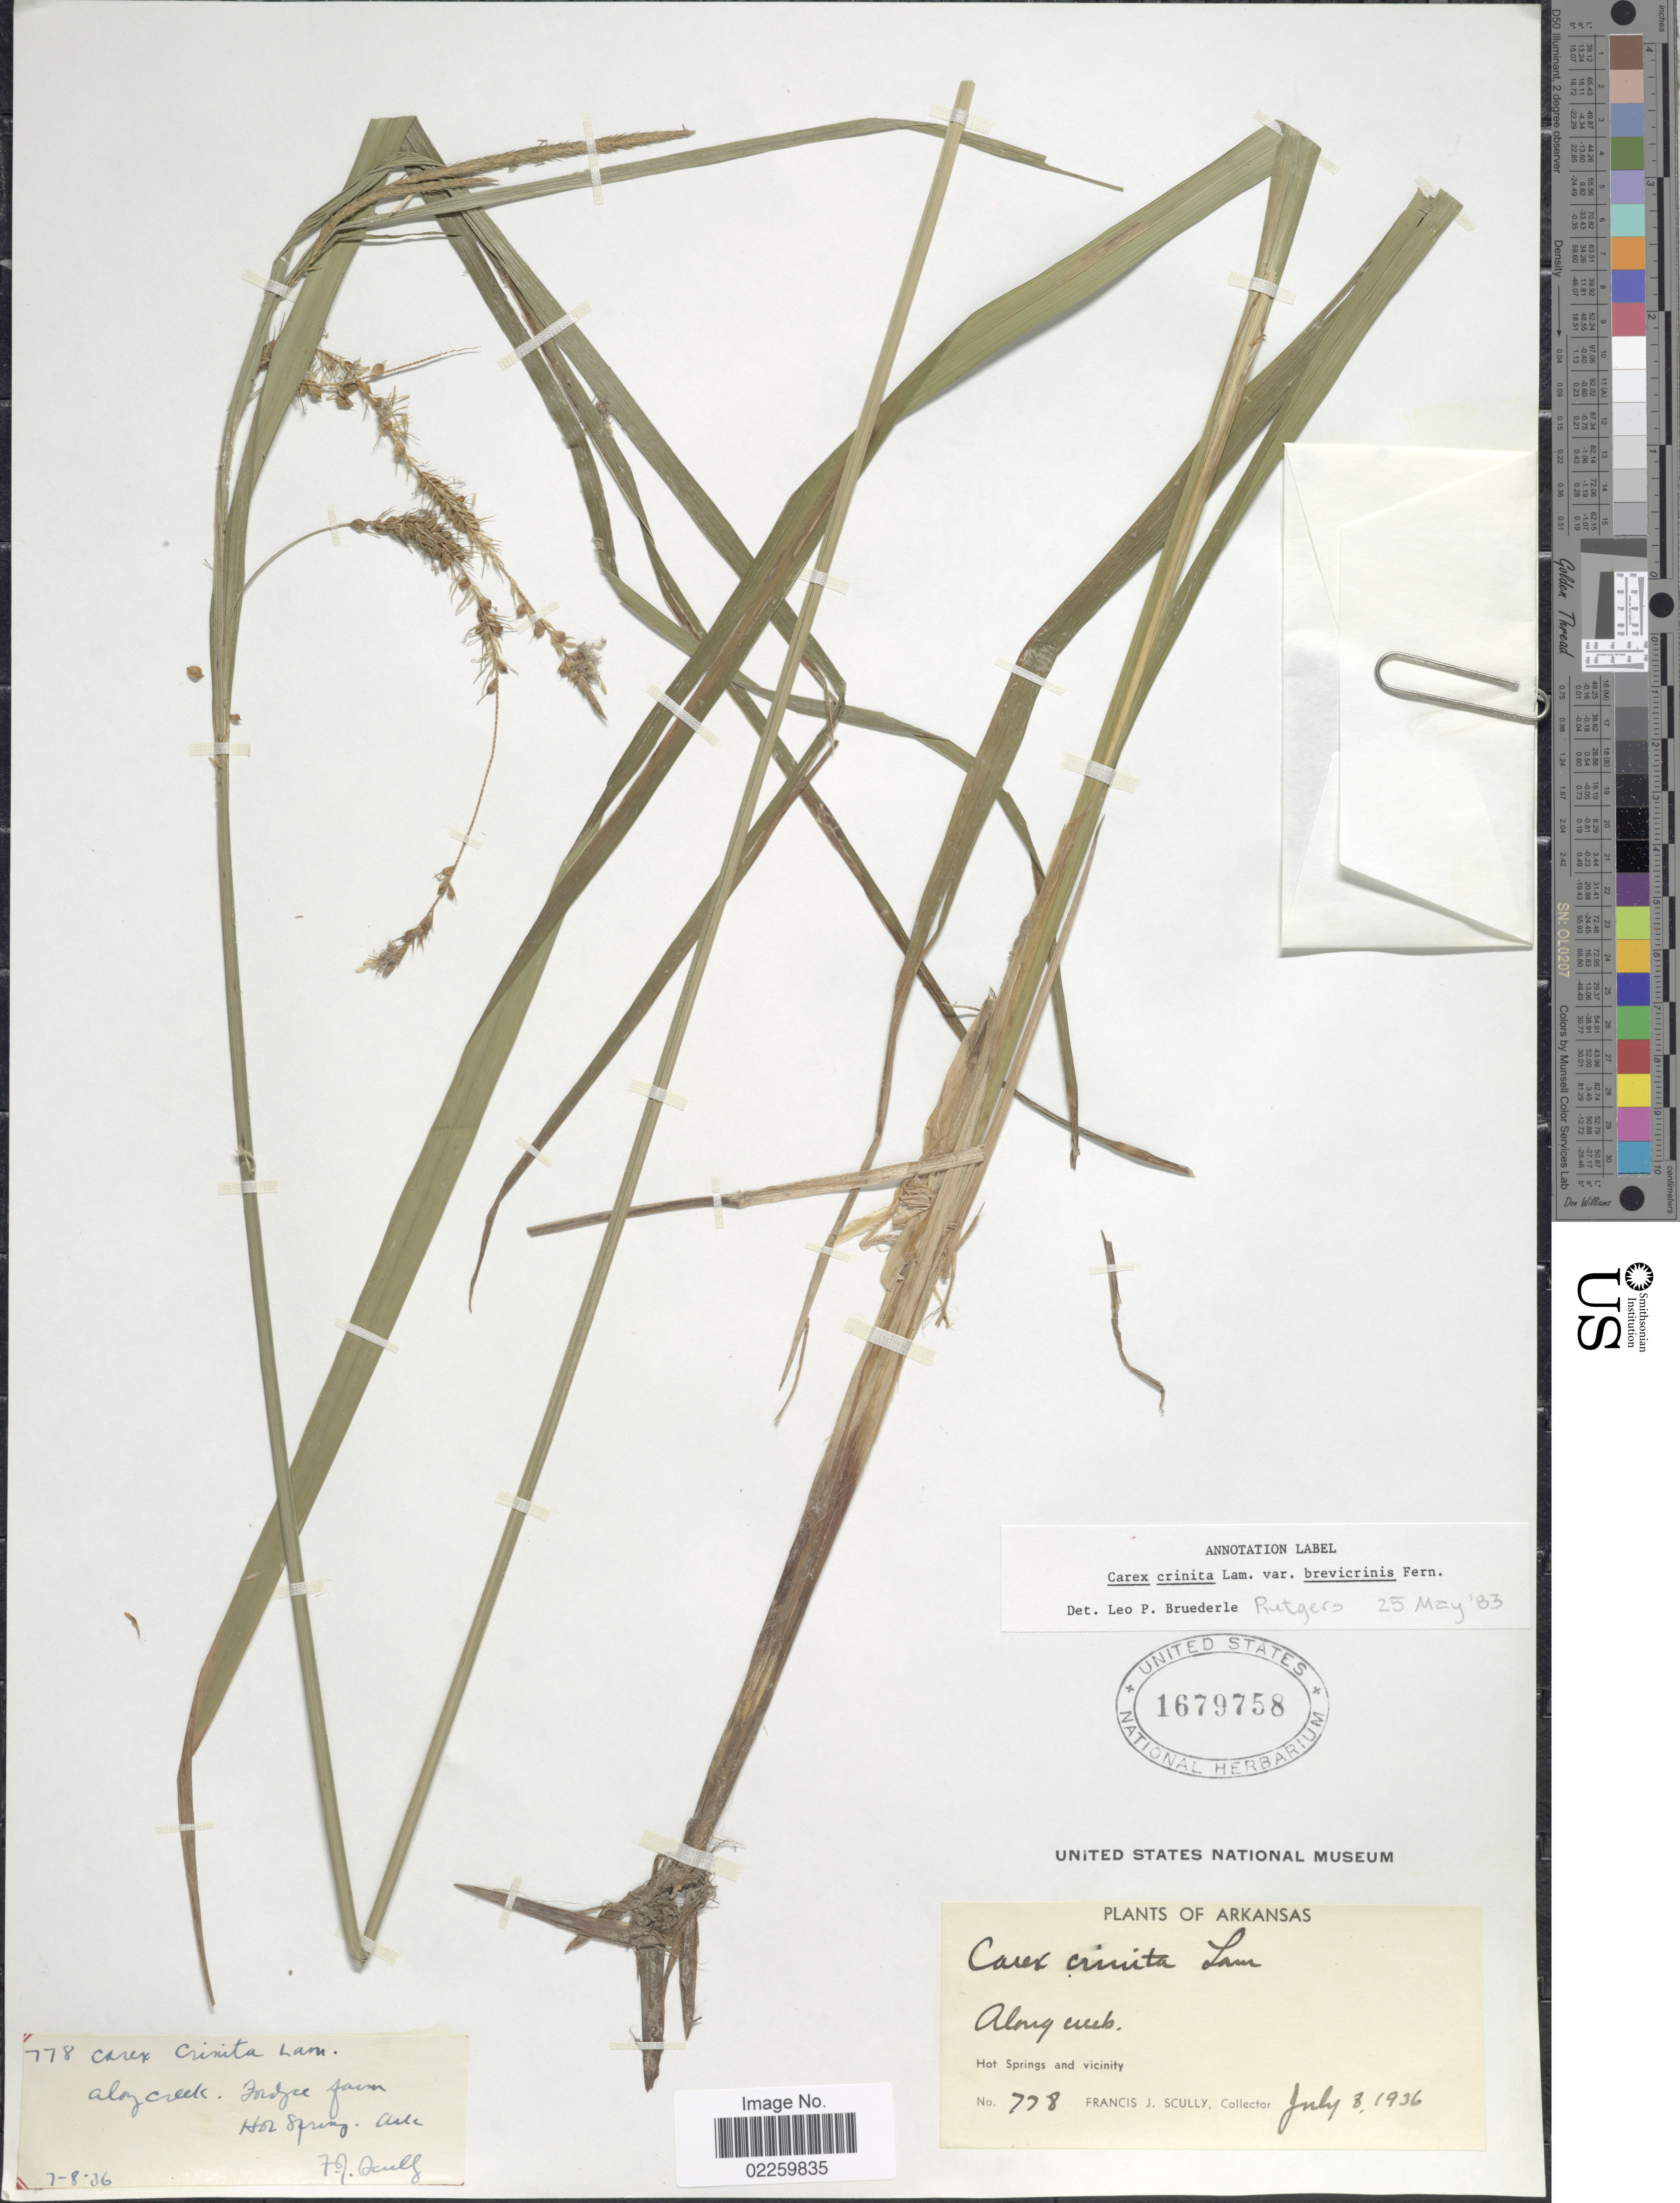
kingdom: Plantae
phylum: Tracheophyta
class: Liliopsida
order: Poales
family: Cyperaceae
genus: Carex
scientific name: Carex crinita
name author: Lam.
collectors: F. J. Scully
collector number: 778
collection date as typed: Transcribed d/m/y: 7/8/36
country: United States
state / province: Arkansas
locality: Hot Springs and vicinity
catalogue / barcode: US 1679758